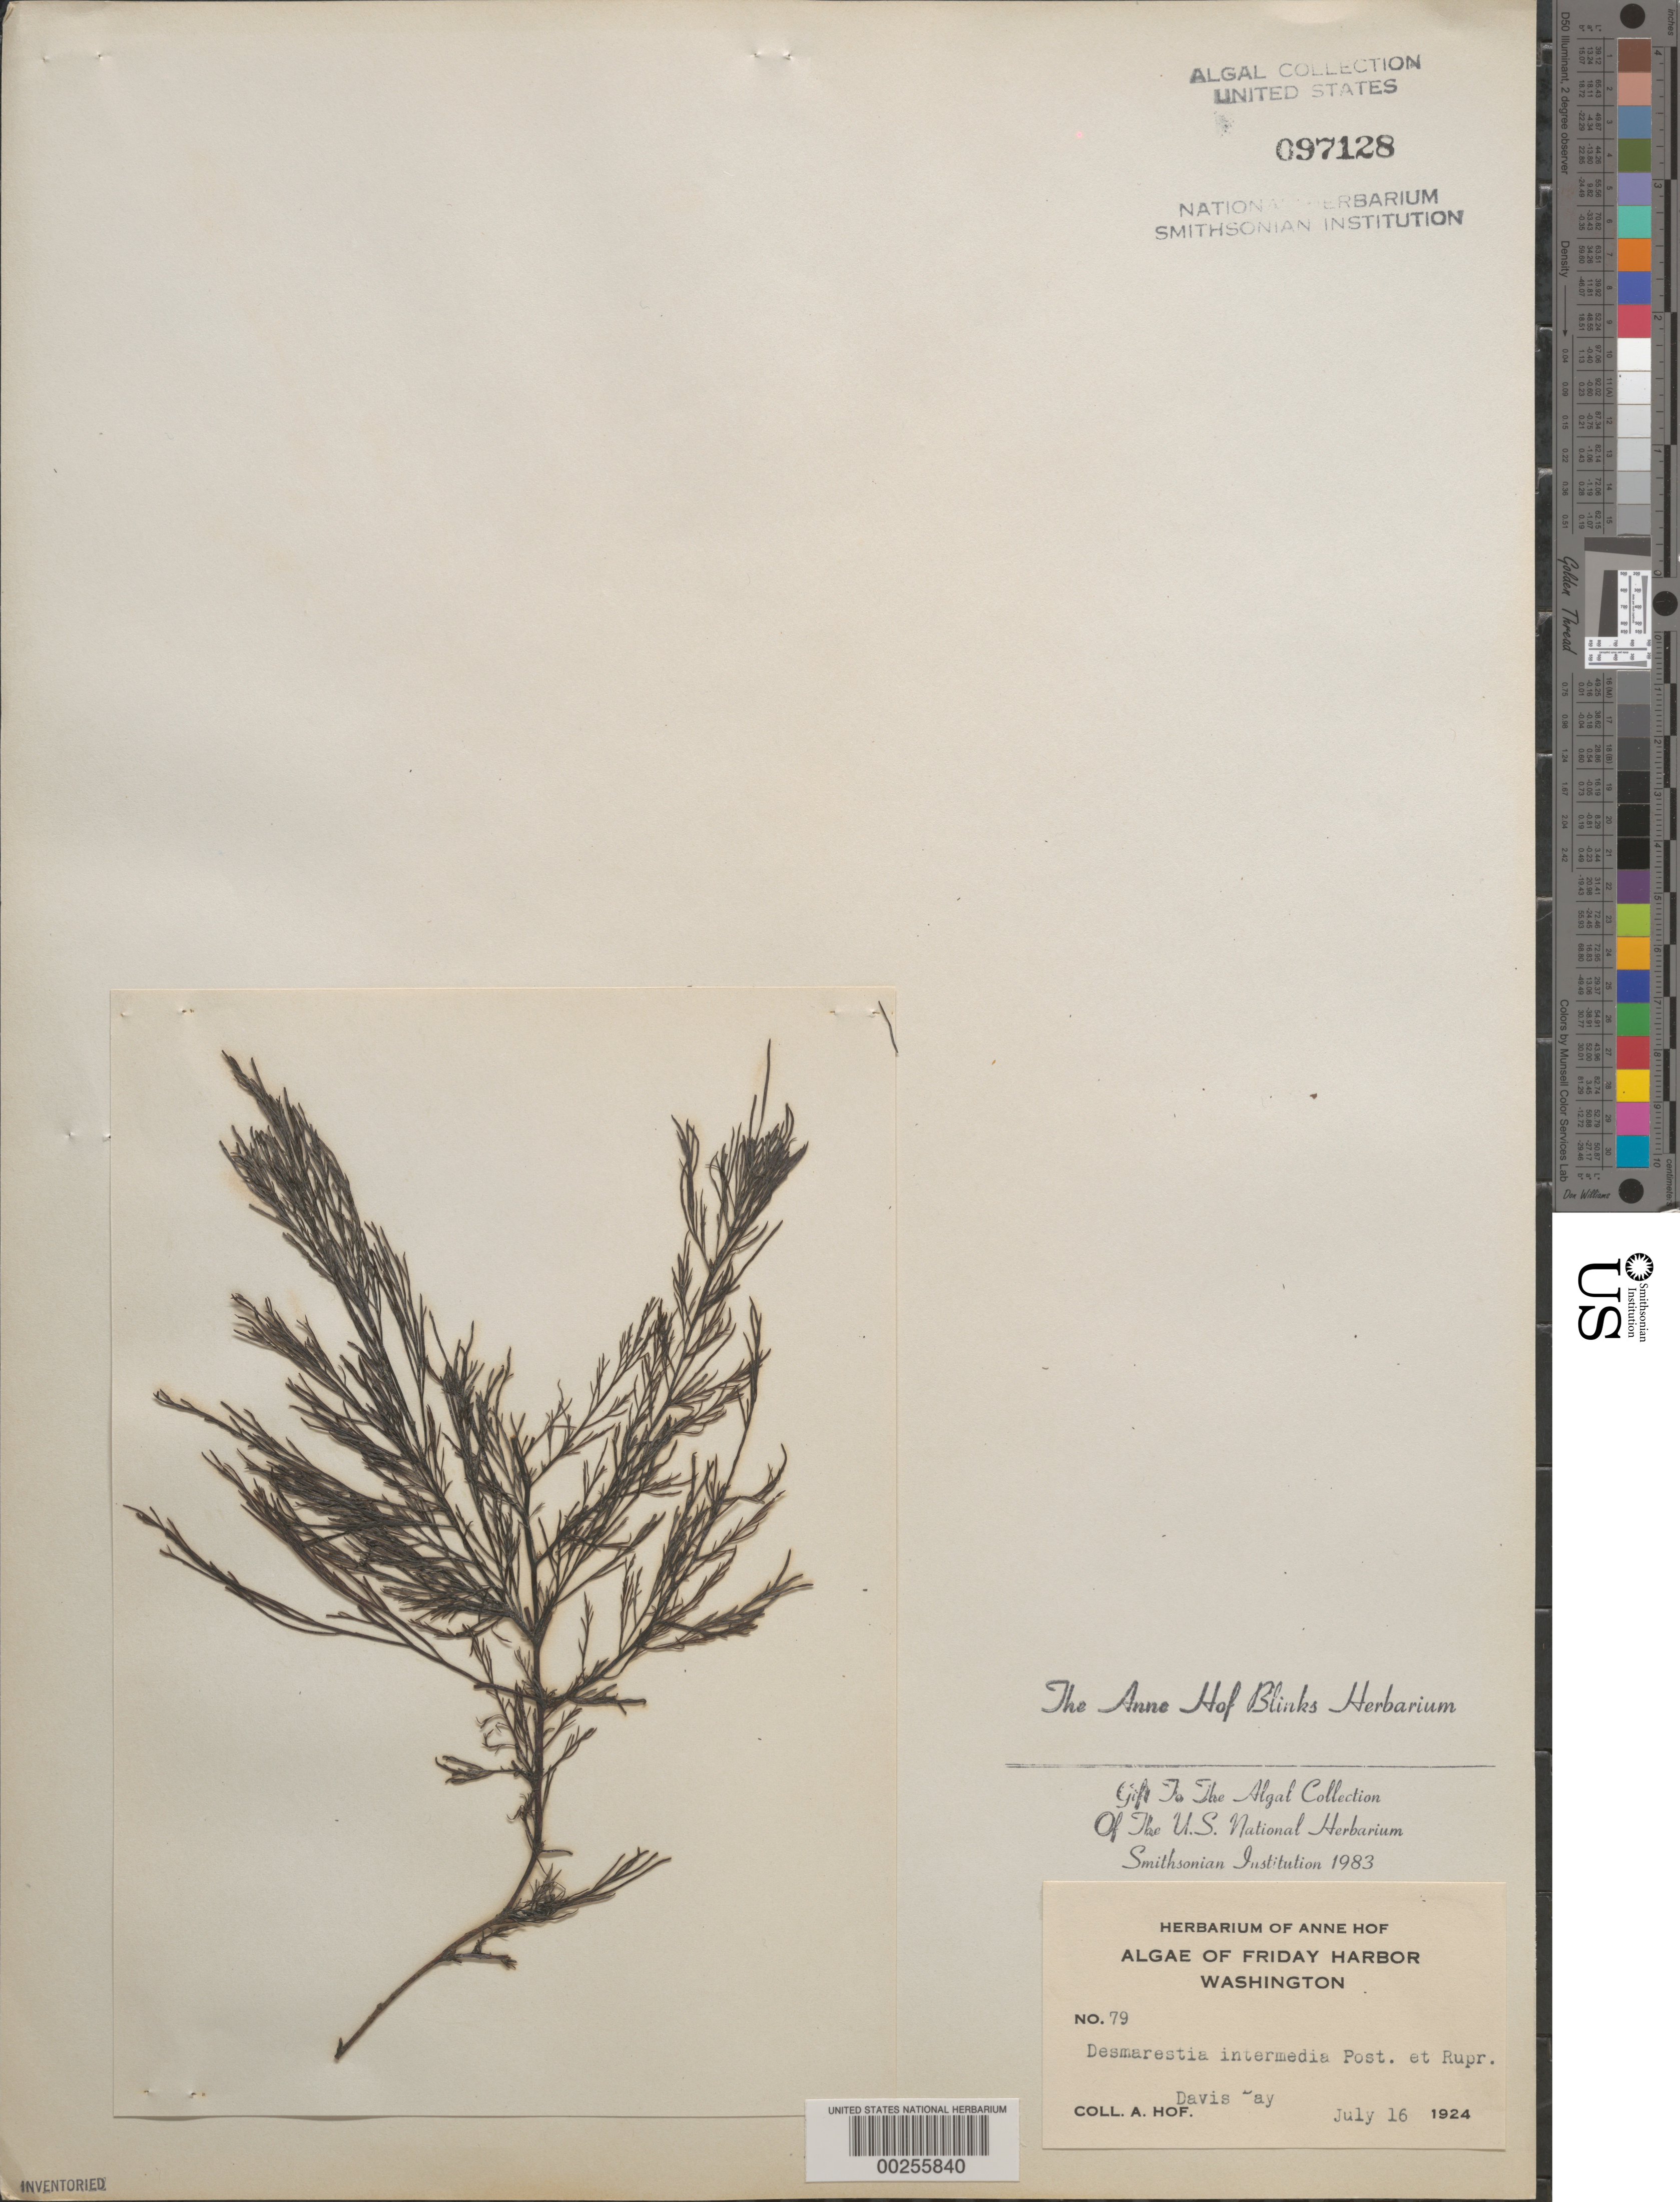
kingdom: Chromista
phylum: Ochrophyta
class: Phaeophyceae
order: Desmarestiales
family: Desmarestiaceae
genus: Desmarestia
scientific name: Desmarestia intermedia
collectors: A. Blinks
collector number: AHB 79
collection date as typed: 16 Jul 1924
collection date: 1924-07-16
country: United States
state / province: Washington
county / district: San Juan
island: San Juan Island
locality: Davis Bay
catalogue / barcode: US 97128